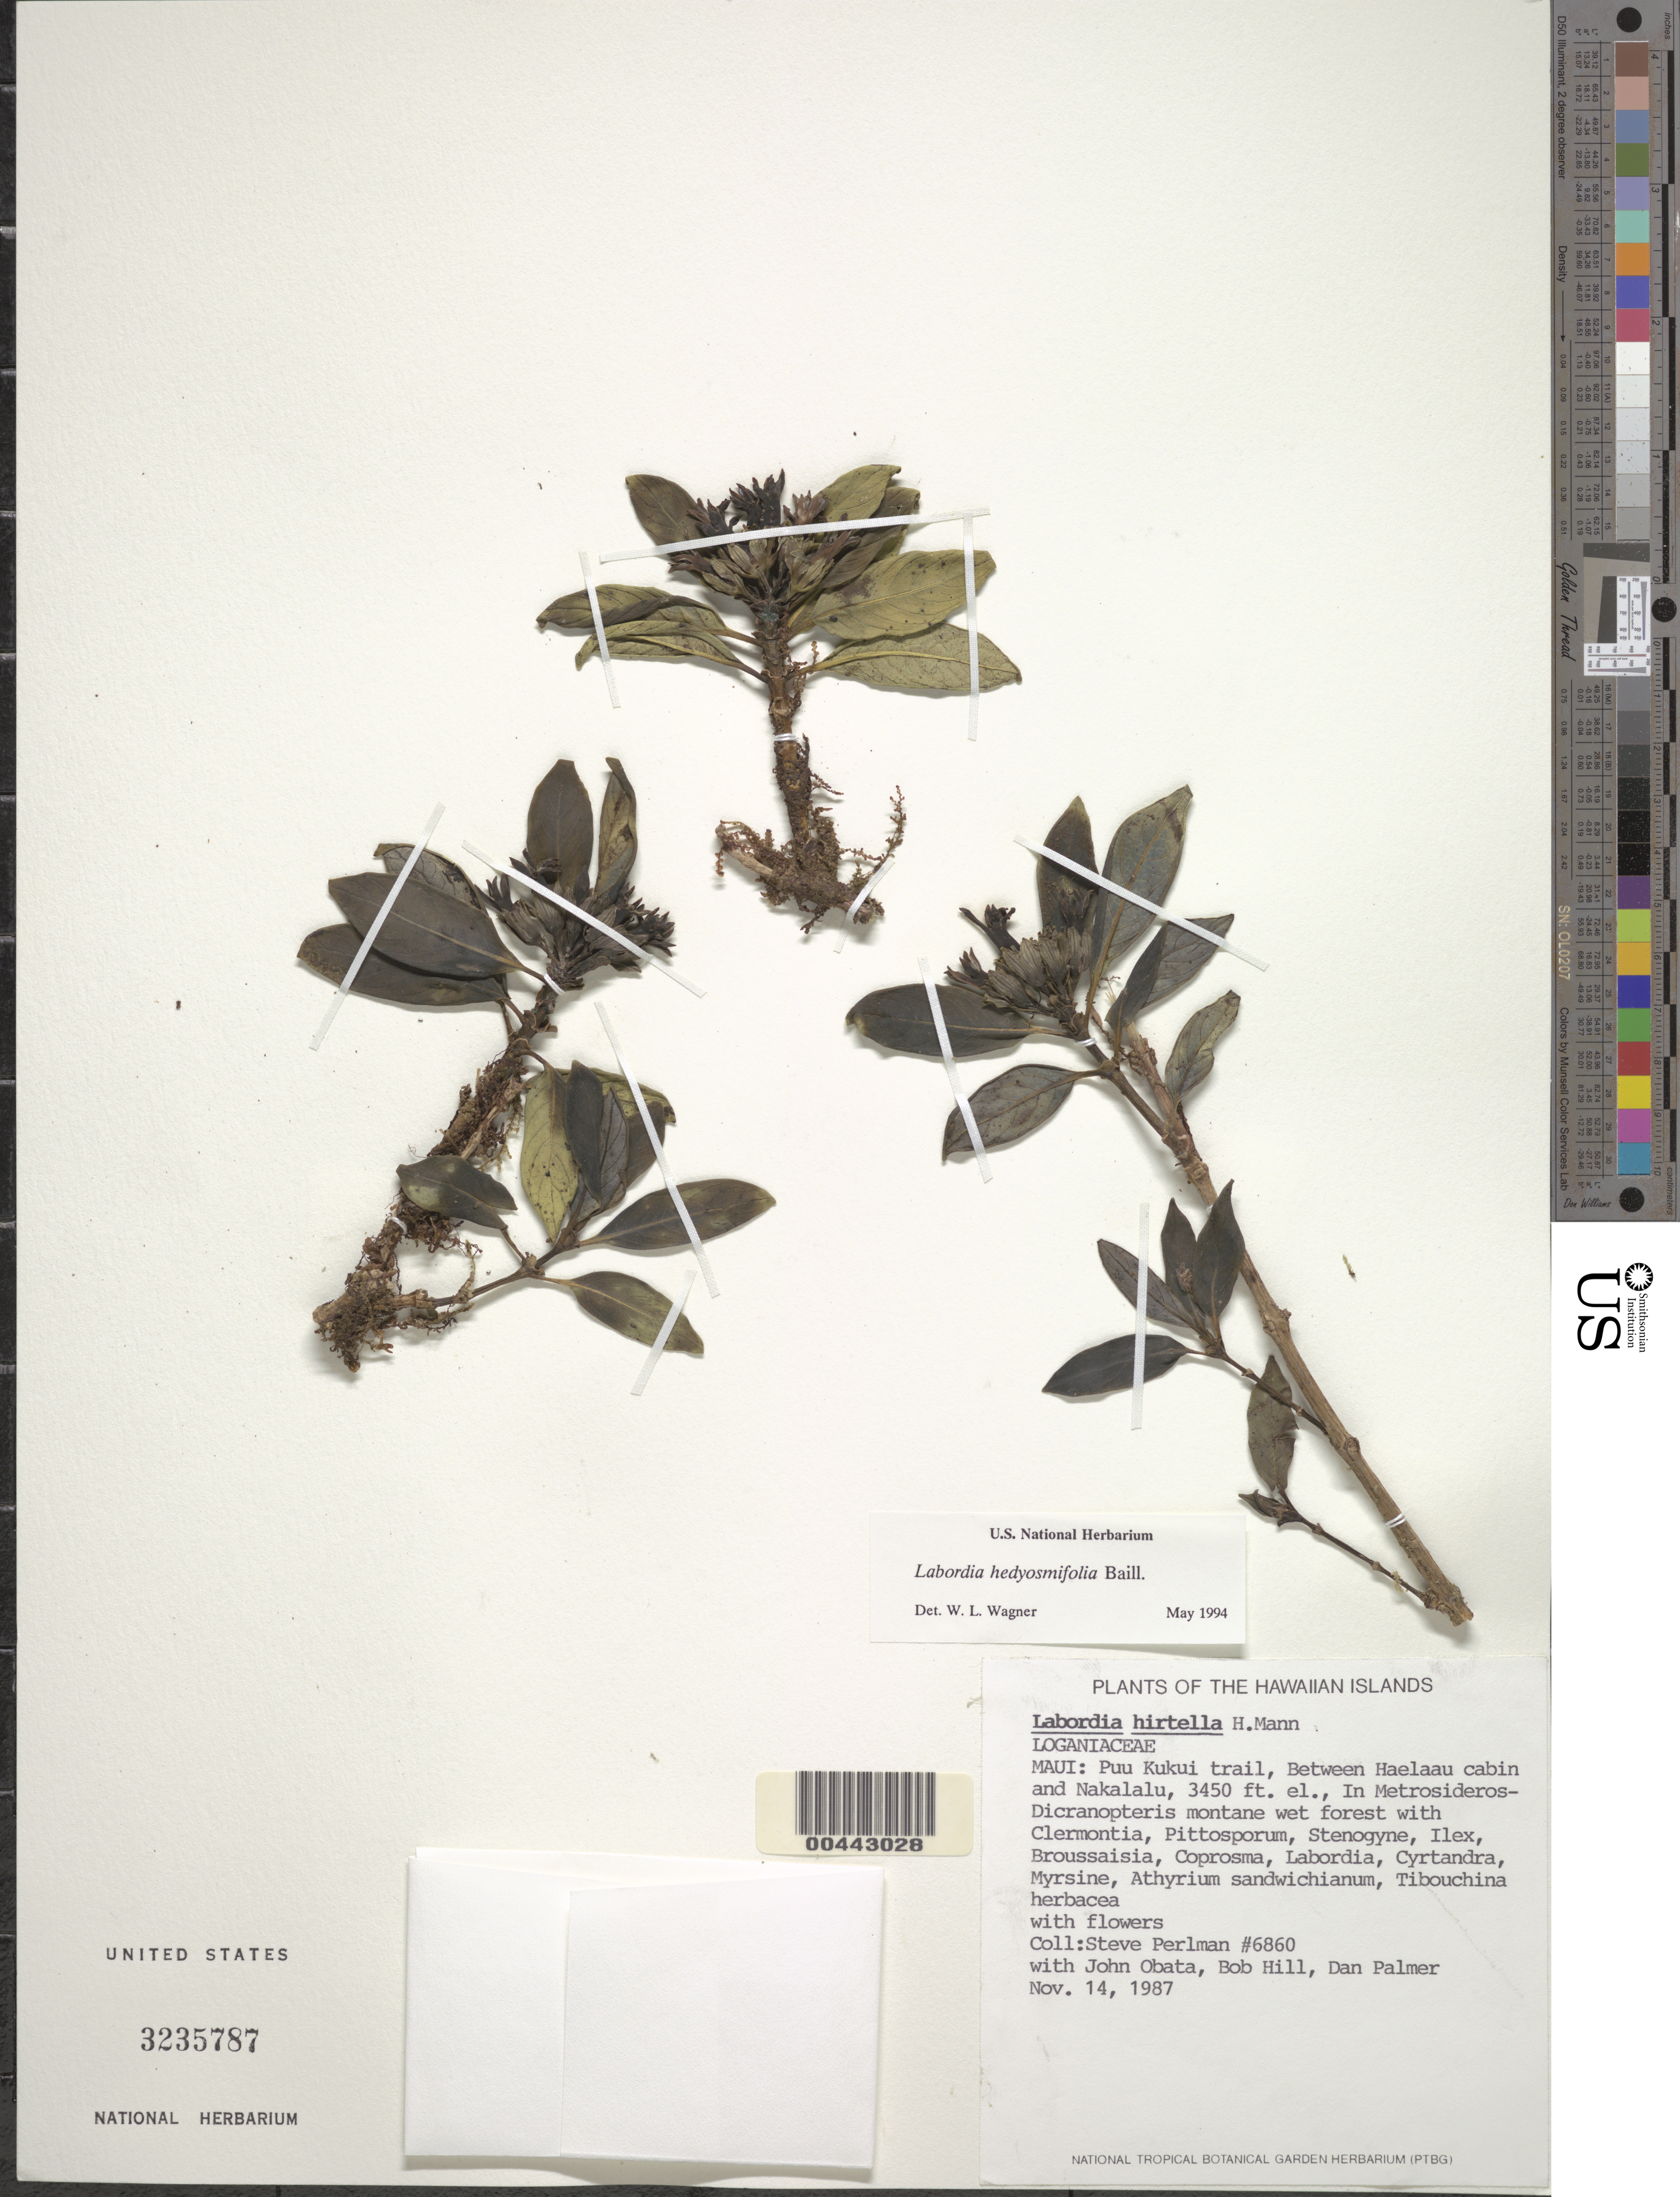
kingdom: Plantae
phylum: Tracheophyta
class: Magnoliopsida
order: Gentianales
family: Loganiaceae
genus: Geniostoma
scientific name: Geniostoma hedyosmifolium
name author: (Baill.) Byng & Christenh.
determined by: Wagner, W. L., (BOT), Smithsonian Institution - National Museum of Natural History (UNITED STATES)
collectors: S. P. Perlman, J. Obata, B. Hill & D. Palmer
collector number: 6860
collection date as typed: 14 Nov 1987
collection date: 1987-11-14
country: United States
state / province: Hawaii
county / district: Maui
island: Maui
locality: Puu Kukui trail, between Haelaau cabin and Nakalalu.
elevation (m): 1052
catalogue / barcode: US 3235787